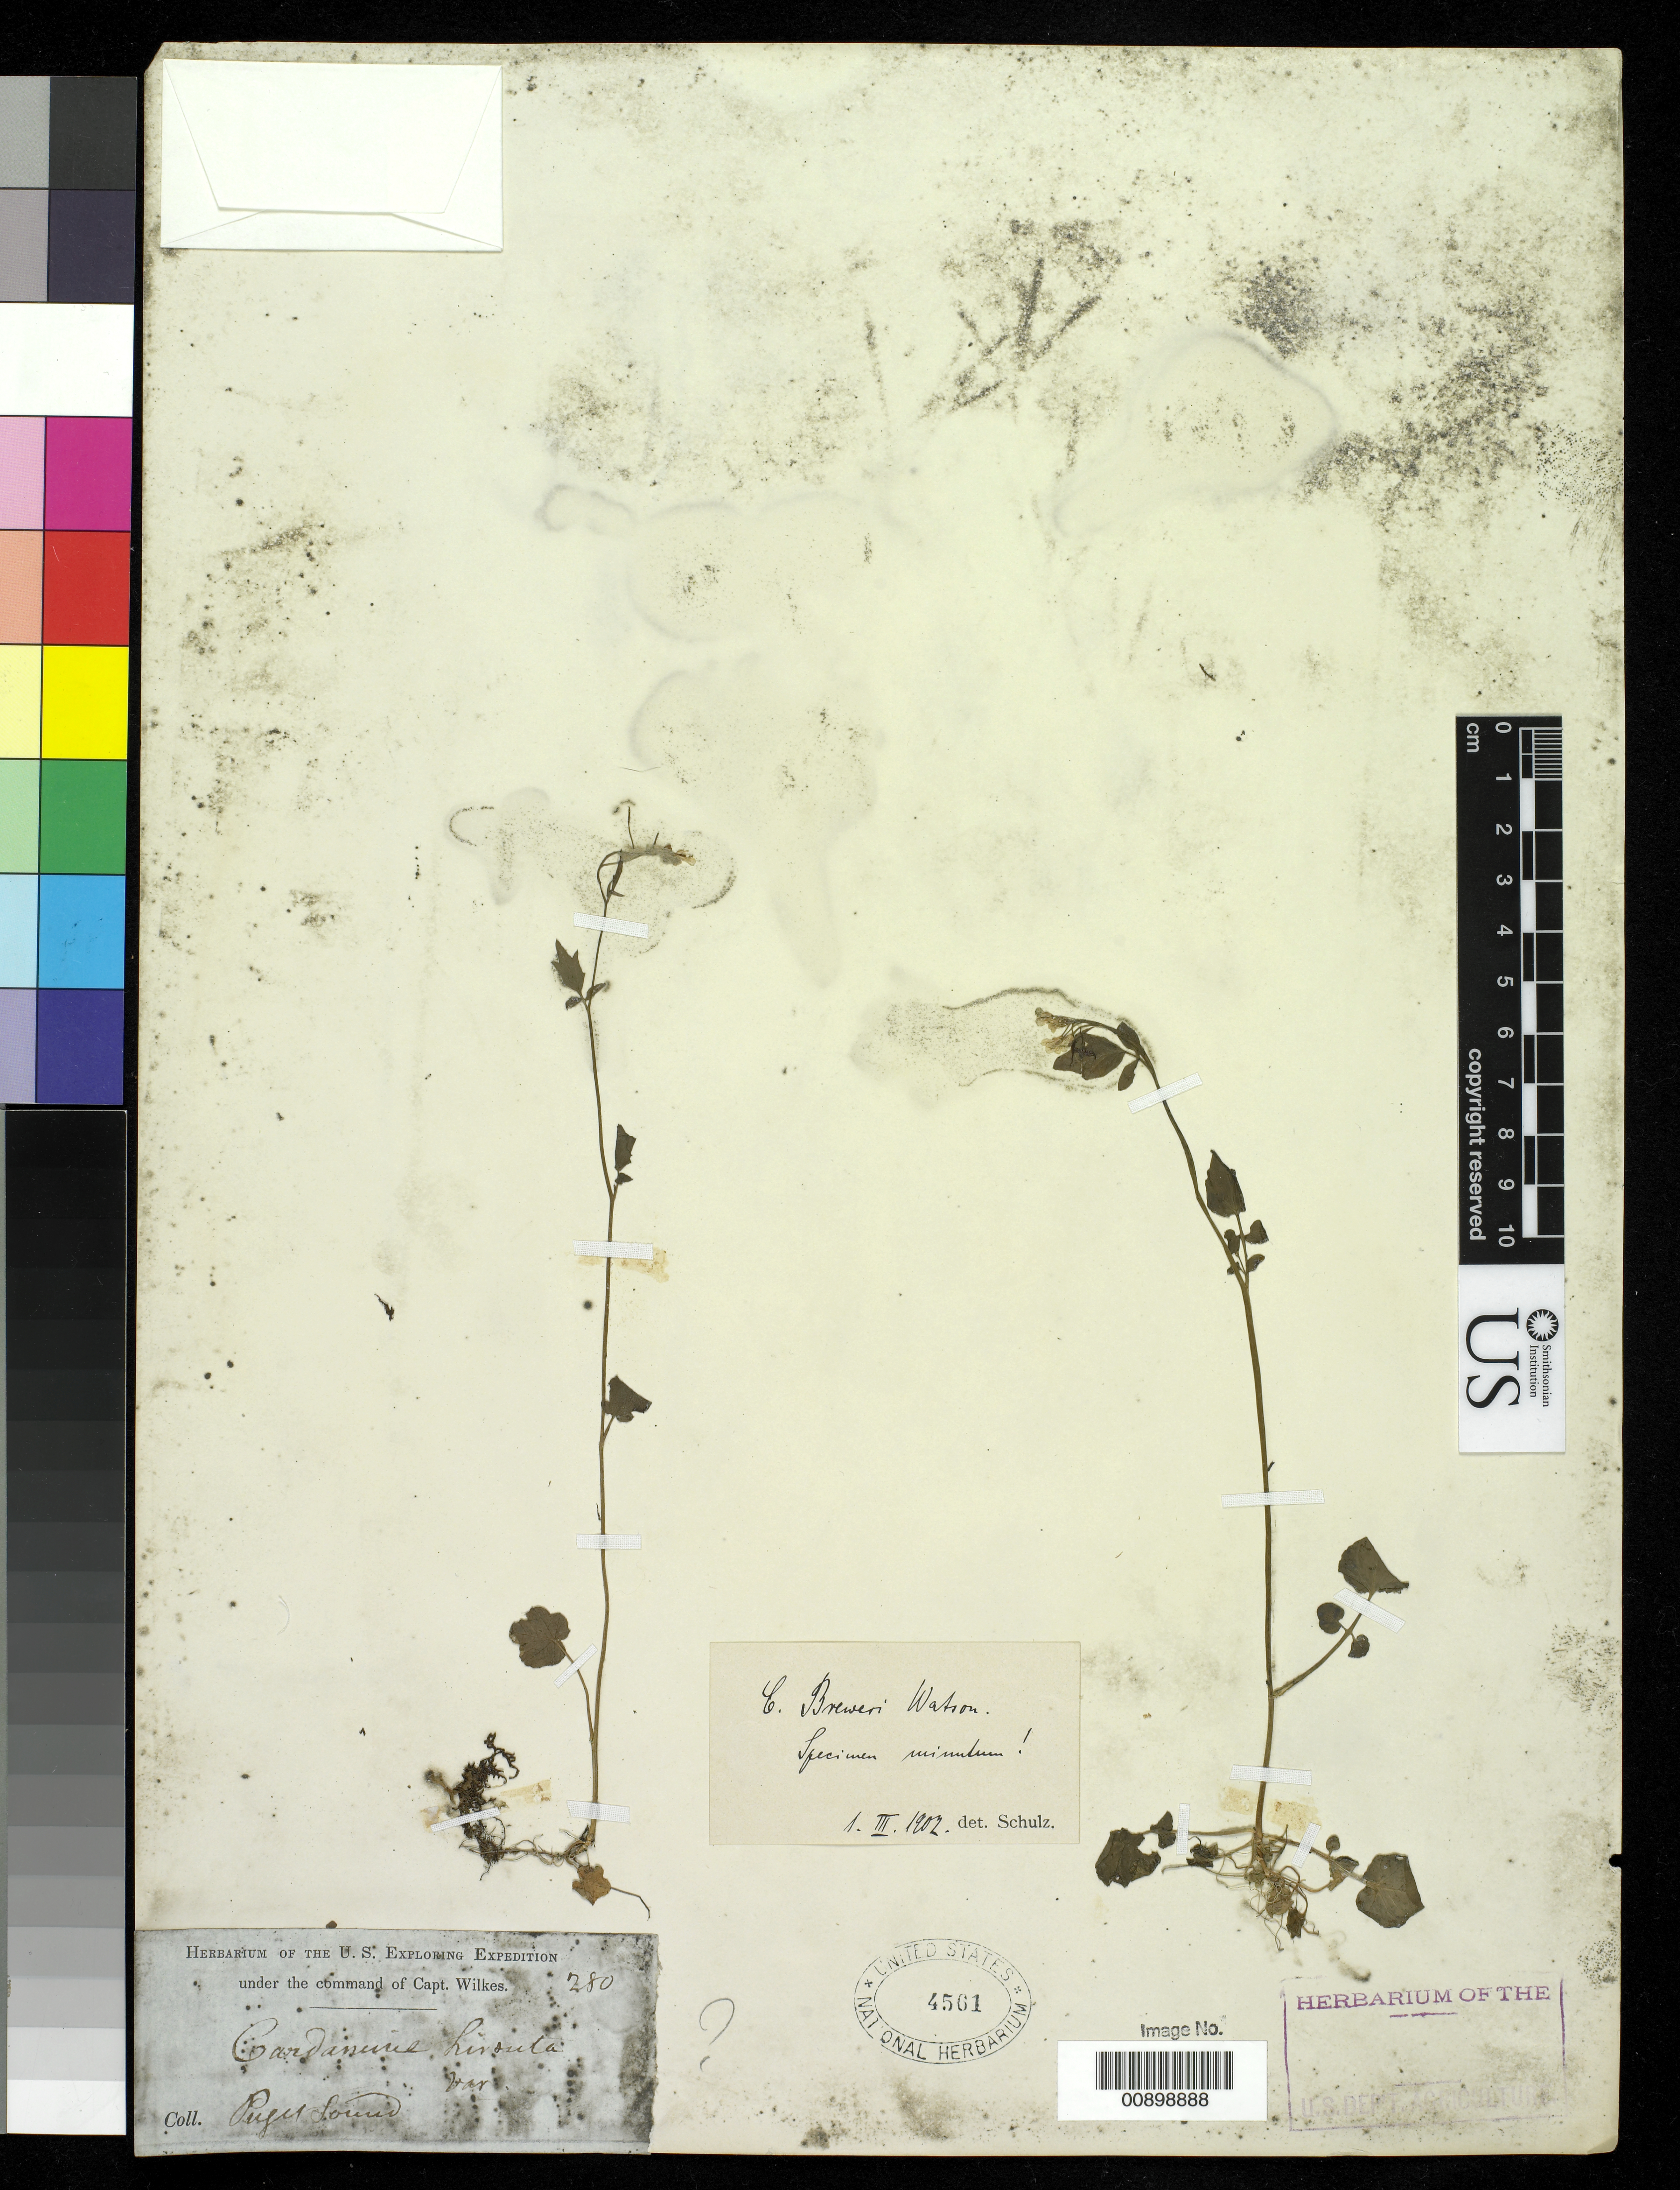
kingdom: Plantae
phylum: Tracheophyta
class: Magnoliopsida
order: Brassicales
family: Brassicaceae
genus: Cardamine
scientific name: Cardamine breweri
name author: S. Watson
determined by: Schulz, Otto E.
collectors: Wilkes Explor. Exped.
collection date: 1838/1842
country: United States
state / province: Washington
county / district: King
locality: Puget Sound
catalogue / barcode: US 4561